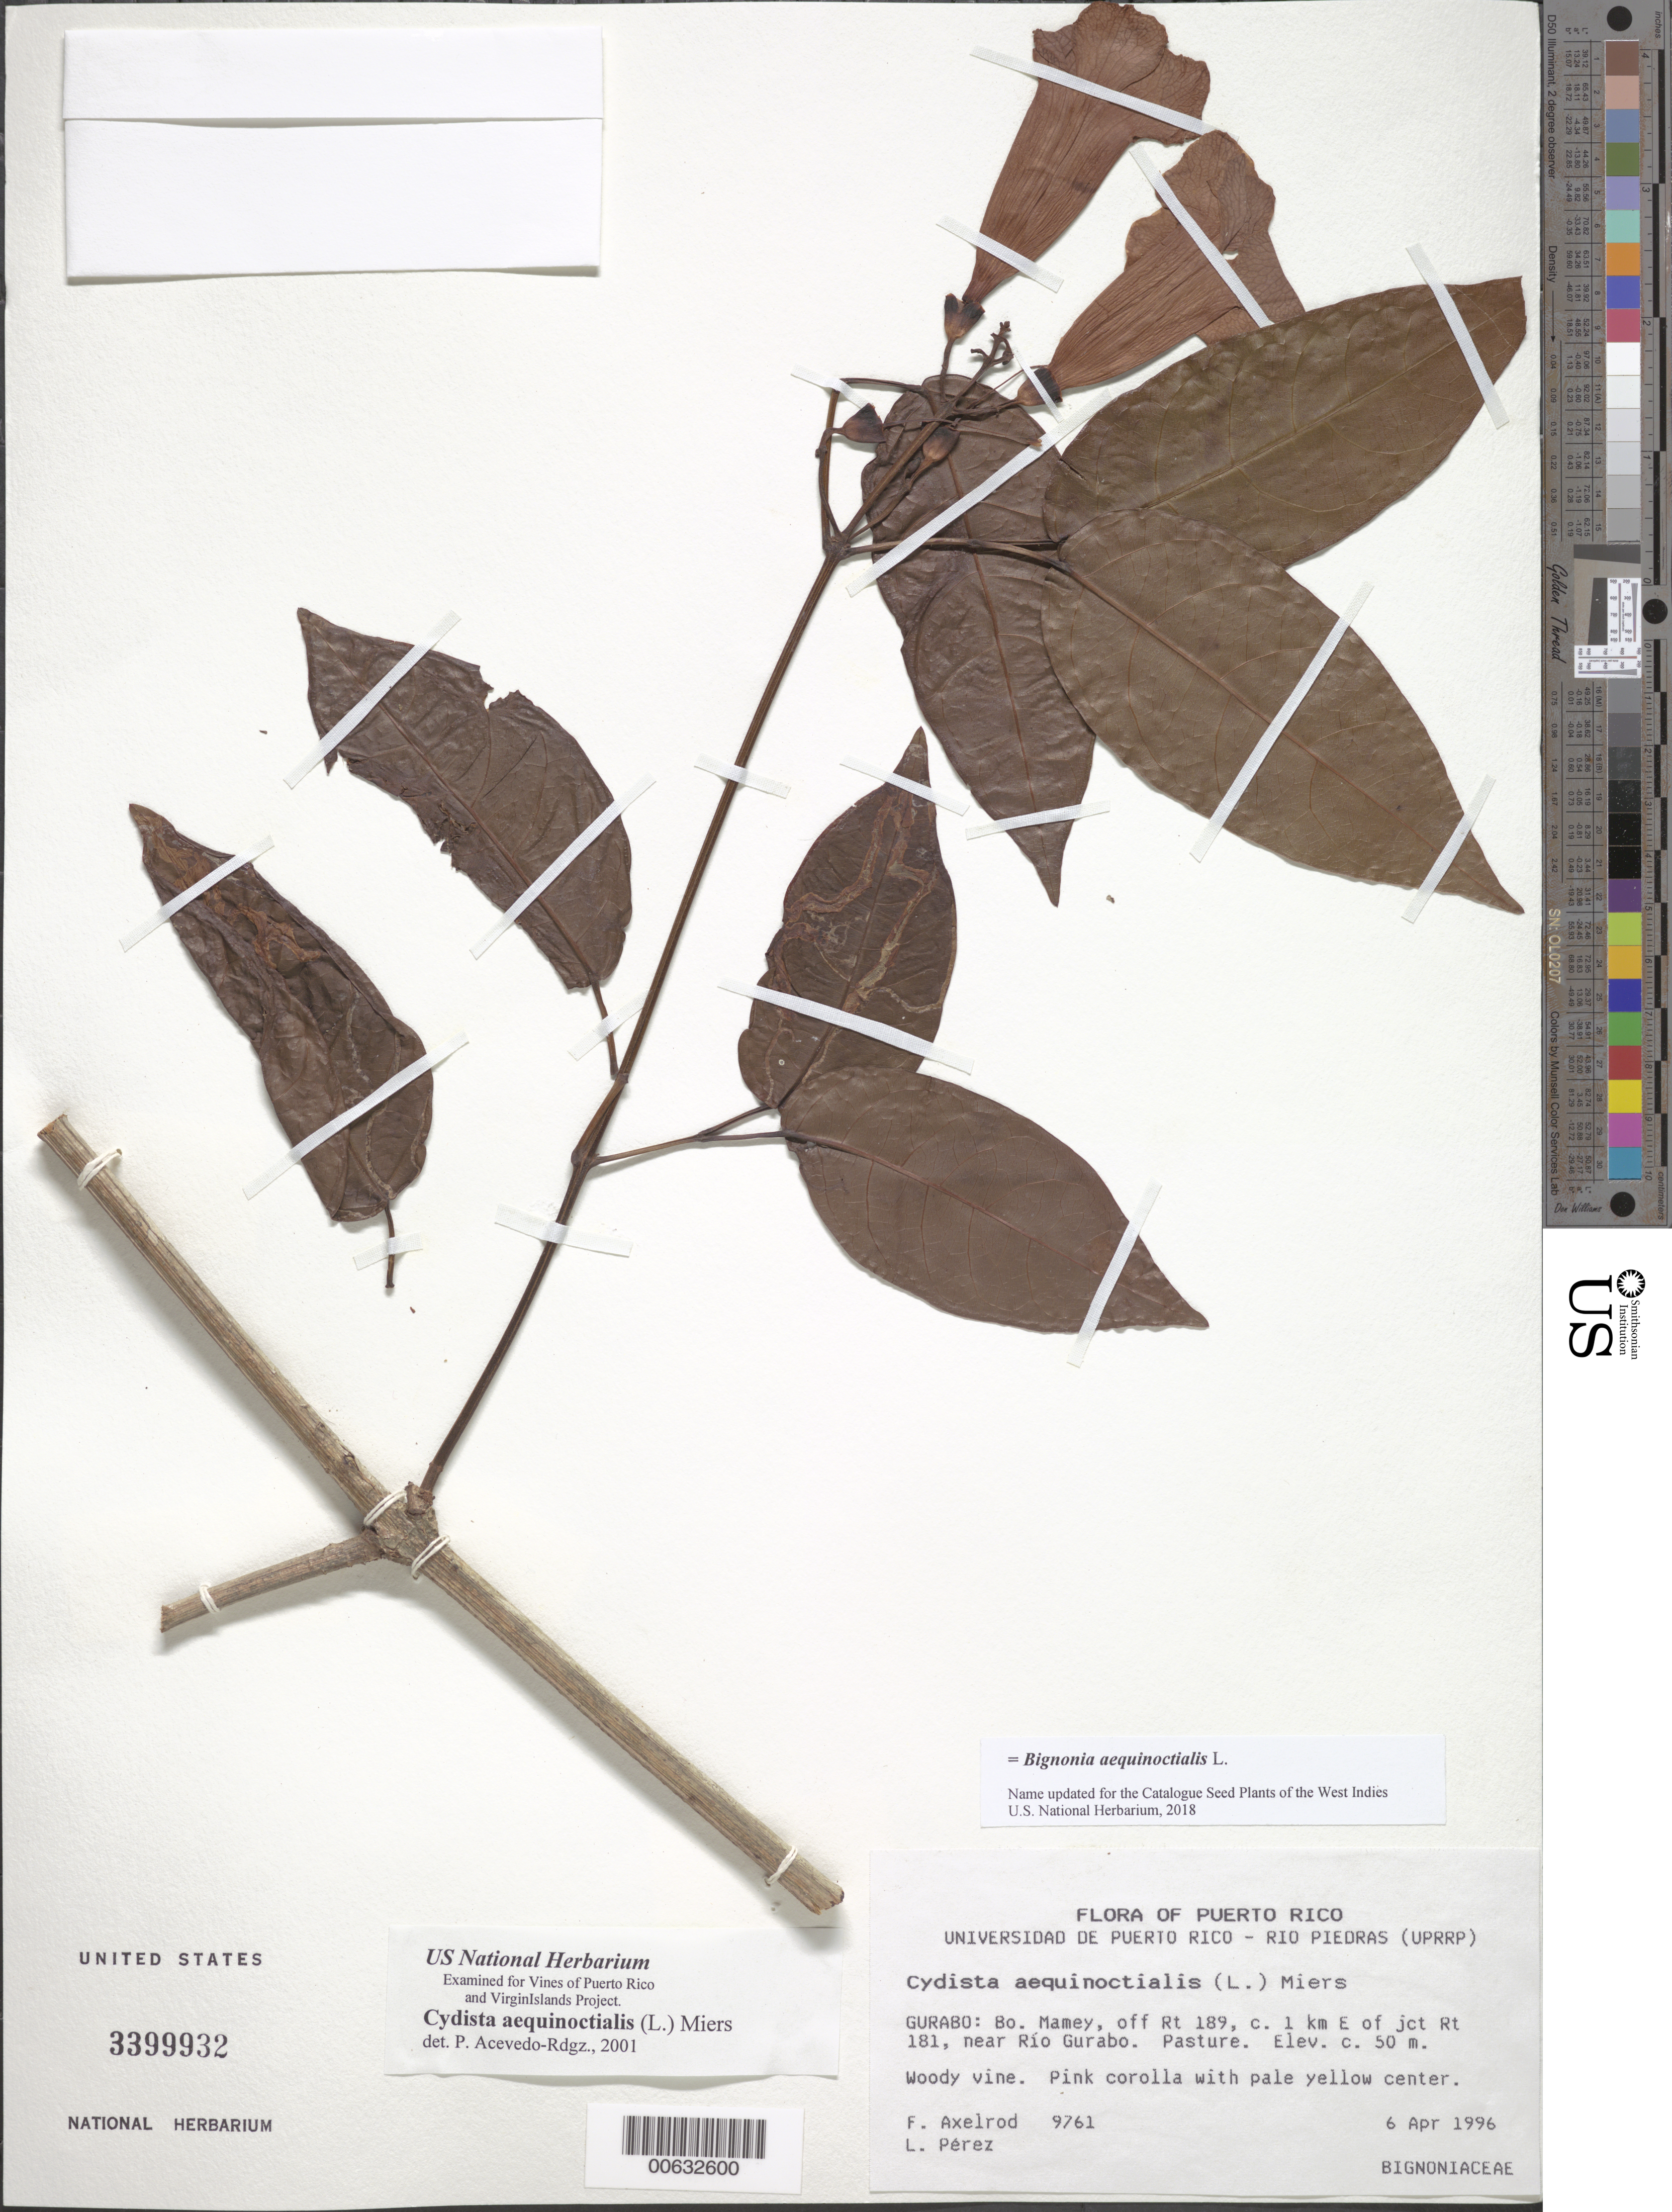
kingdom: Plantae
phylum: Tracheophyta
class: Magnoliopsida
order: Lamiales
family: Bignoniaceae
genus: Bignonia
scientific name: Bignonia aequinoctialis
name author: L.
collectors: F. S. Axelrod & L. Pérez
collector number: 9761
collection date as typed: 06 Apr 1996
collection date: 1996-04-06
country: Puerto Rico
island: Greater Antilles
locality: Gurabo: Bo. Mamey, off Rt 189, ca. 1 km E of jct Rt 181, near Río Gurabo.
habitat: Pasture.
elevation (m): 50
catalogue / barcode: US 3399932